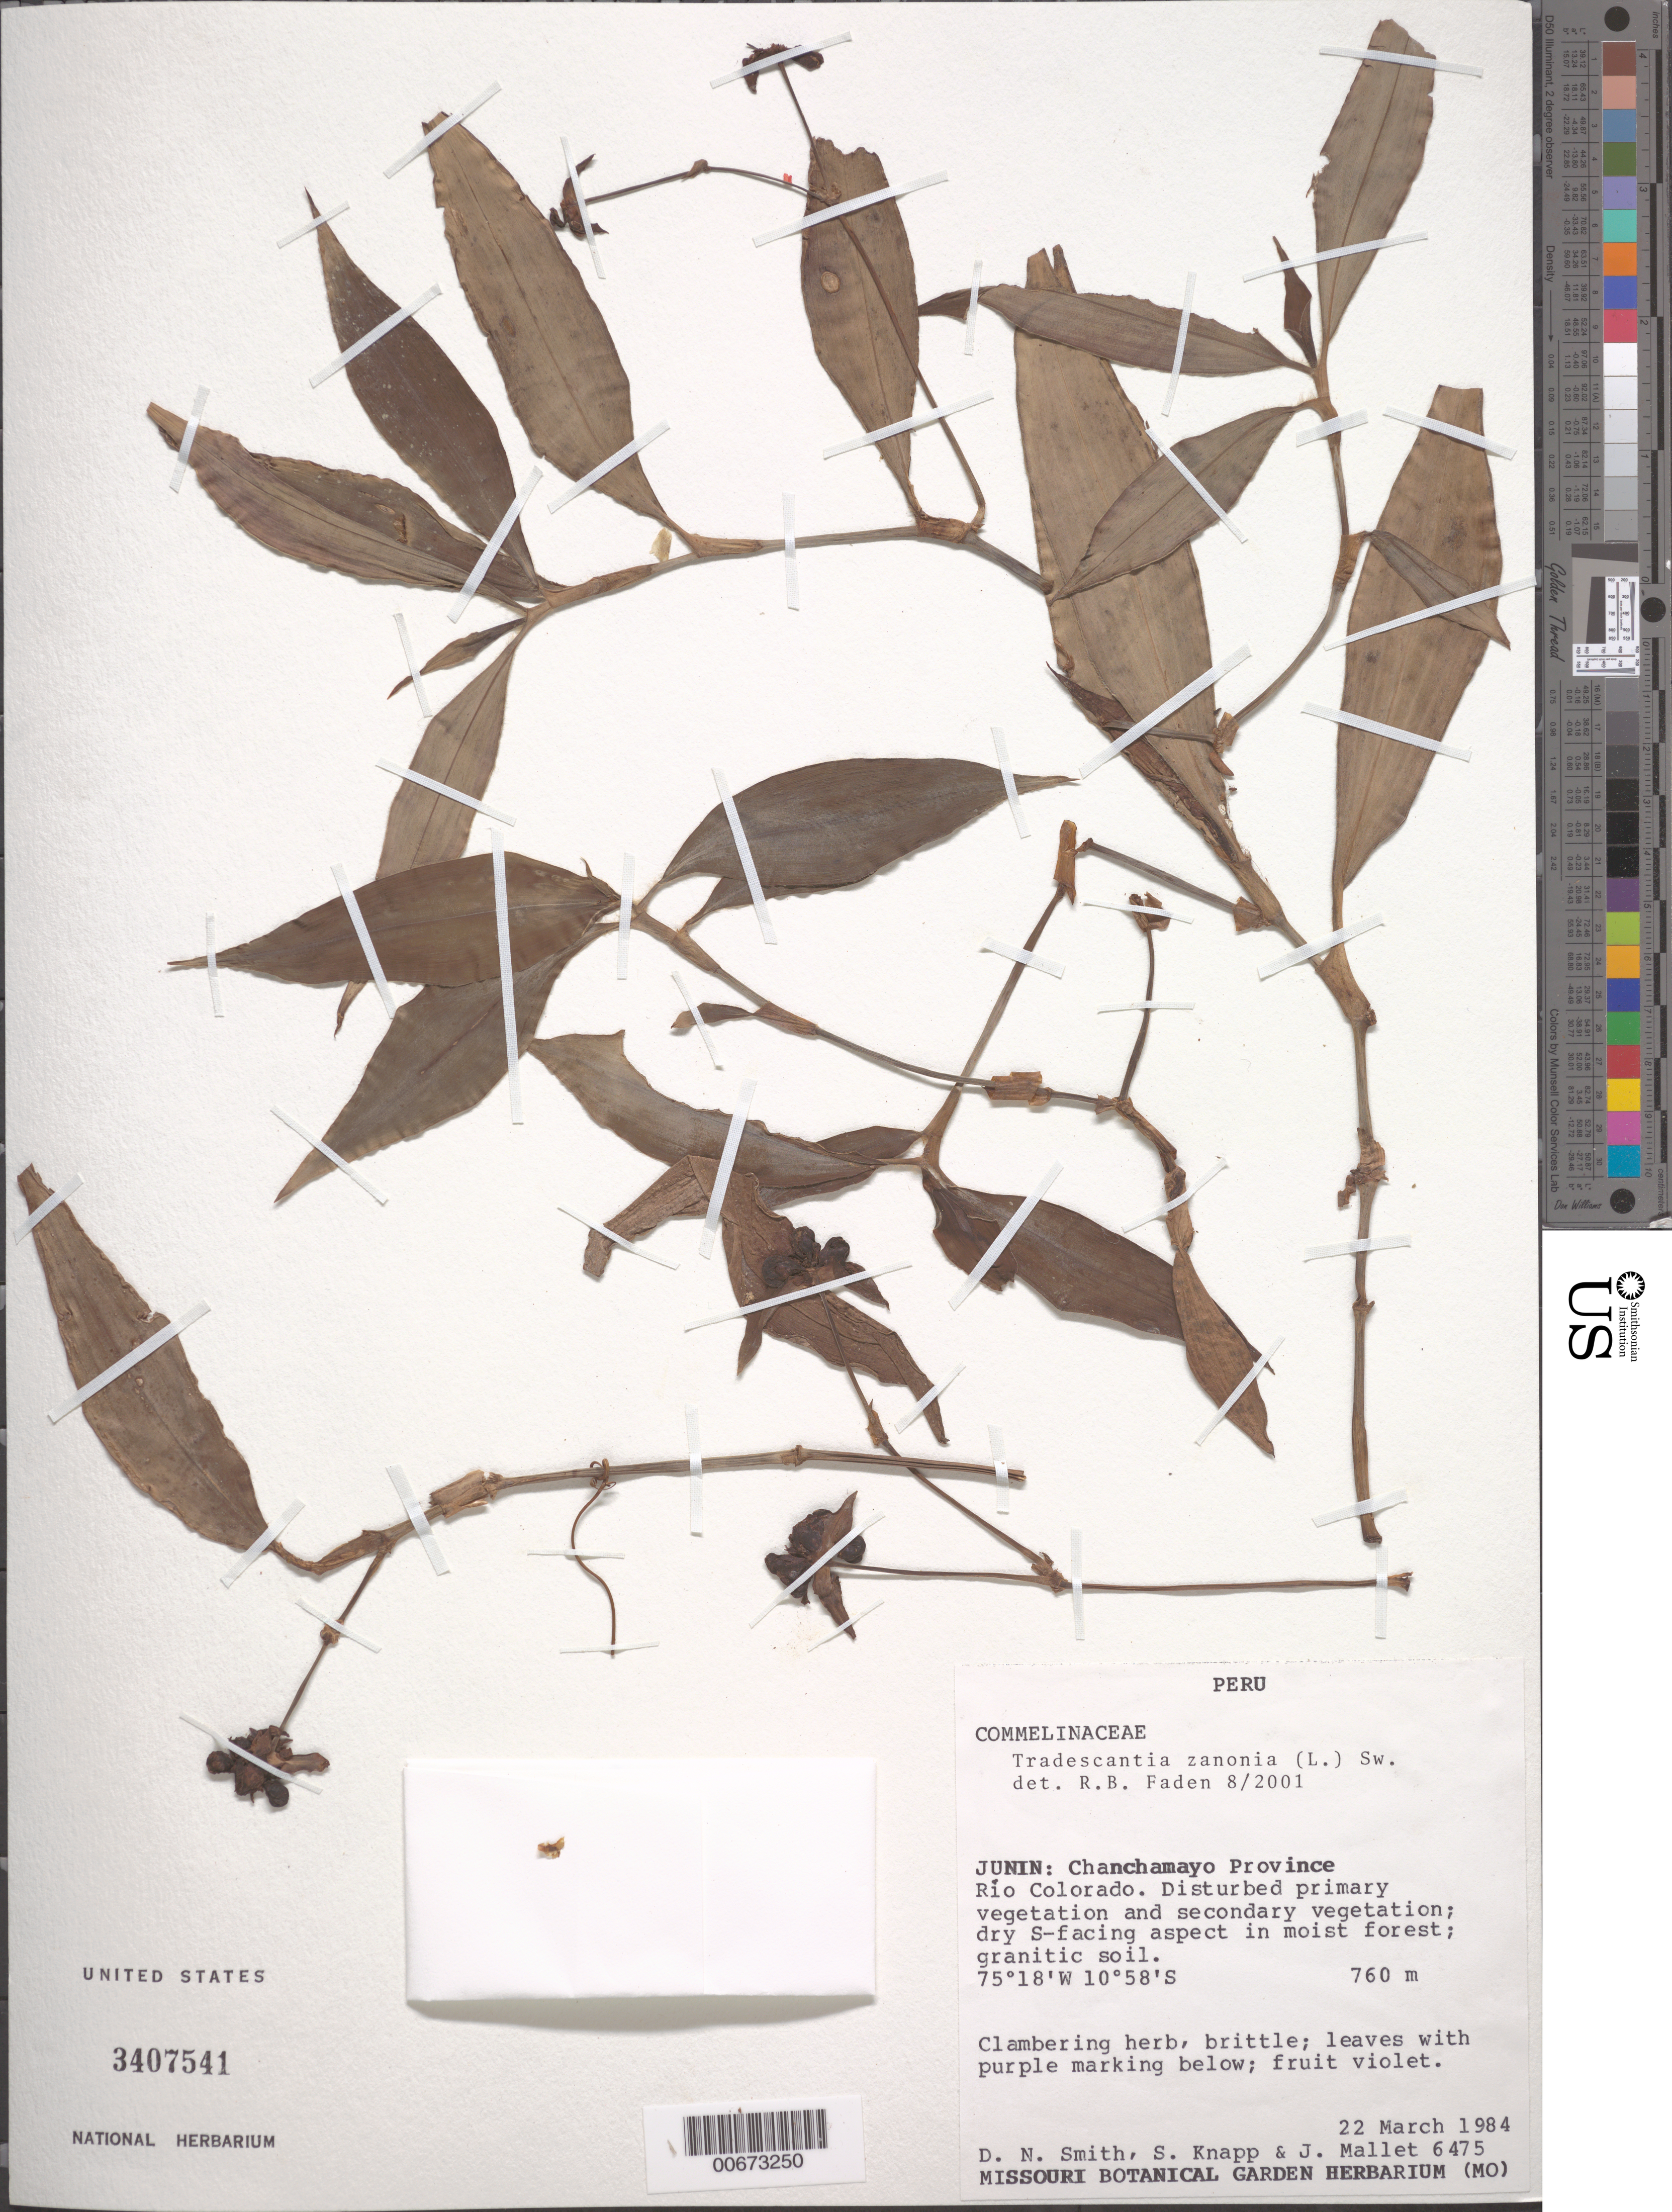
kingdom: Plantae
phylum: Tracheophyta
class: Liliopsida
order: Commelinales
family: Commelinaceae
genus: Tradescantia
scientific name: Tradescantia zanonia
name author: (L.) Sw.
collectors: D. Smith, S. Knapp & J. Mallet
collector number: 6475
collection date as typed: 22 Mar 1984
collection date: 1984-03-22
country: Peru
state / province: Junín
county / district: Chanchamayo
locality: Rio Colorado.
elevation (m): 760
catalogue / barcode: US 3407541